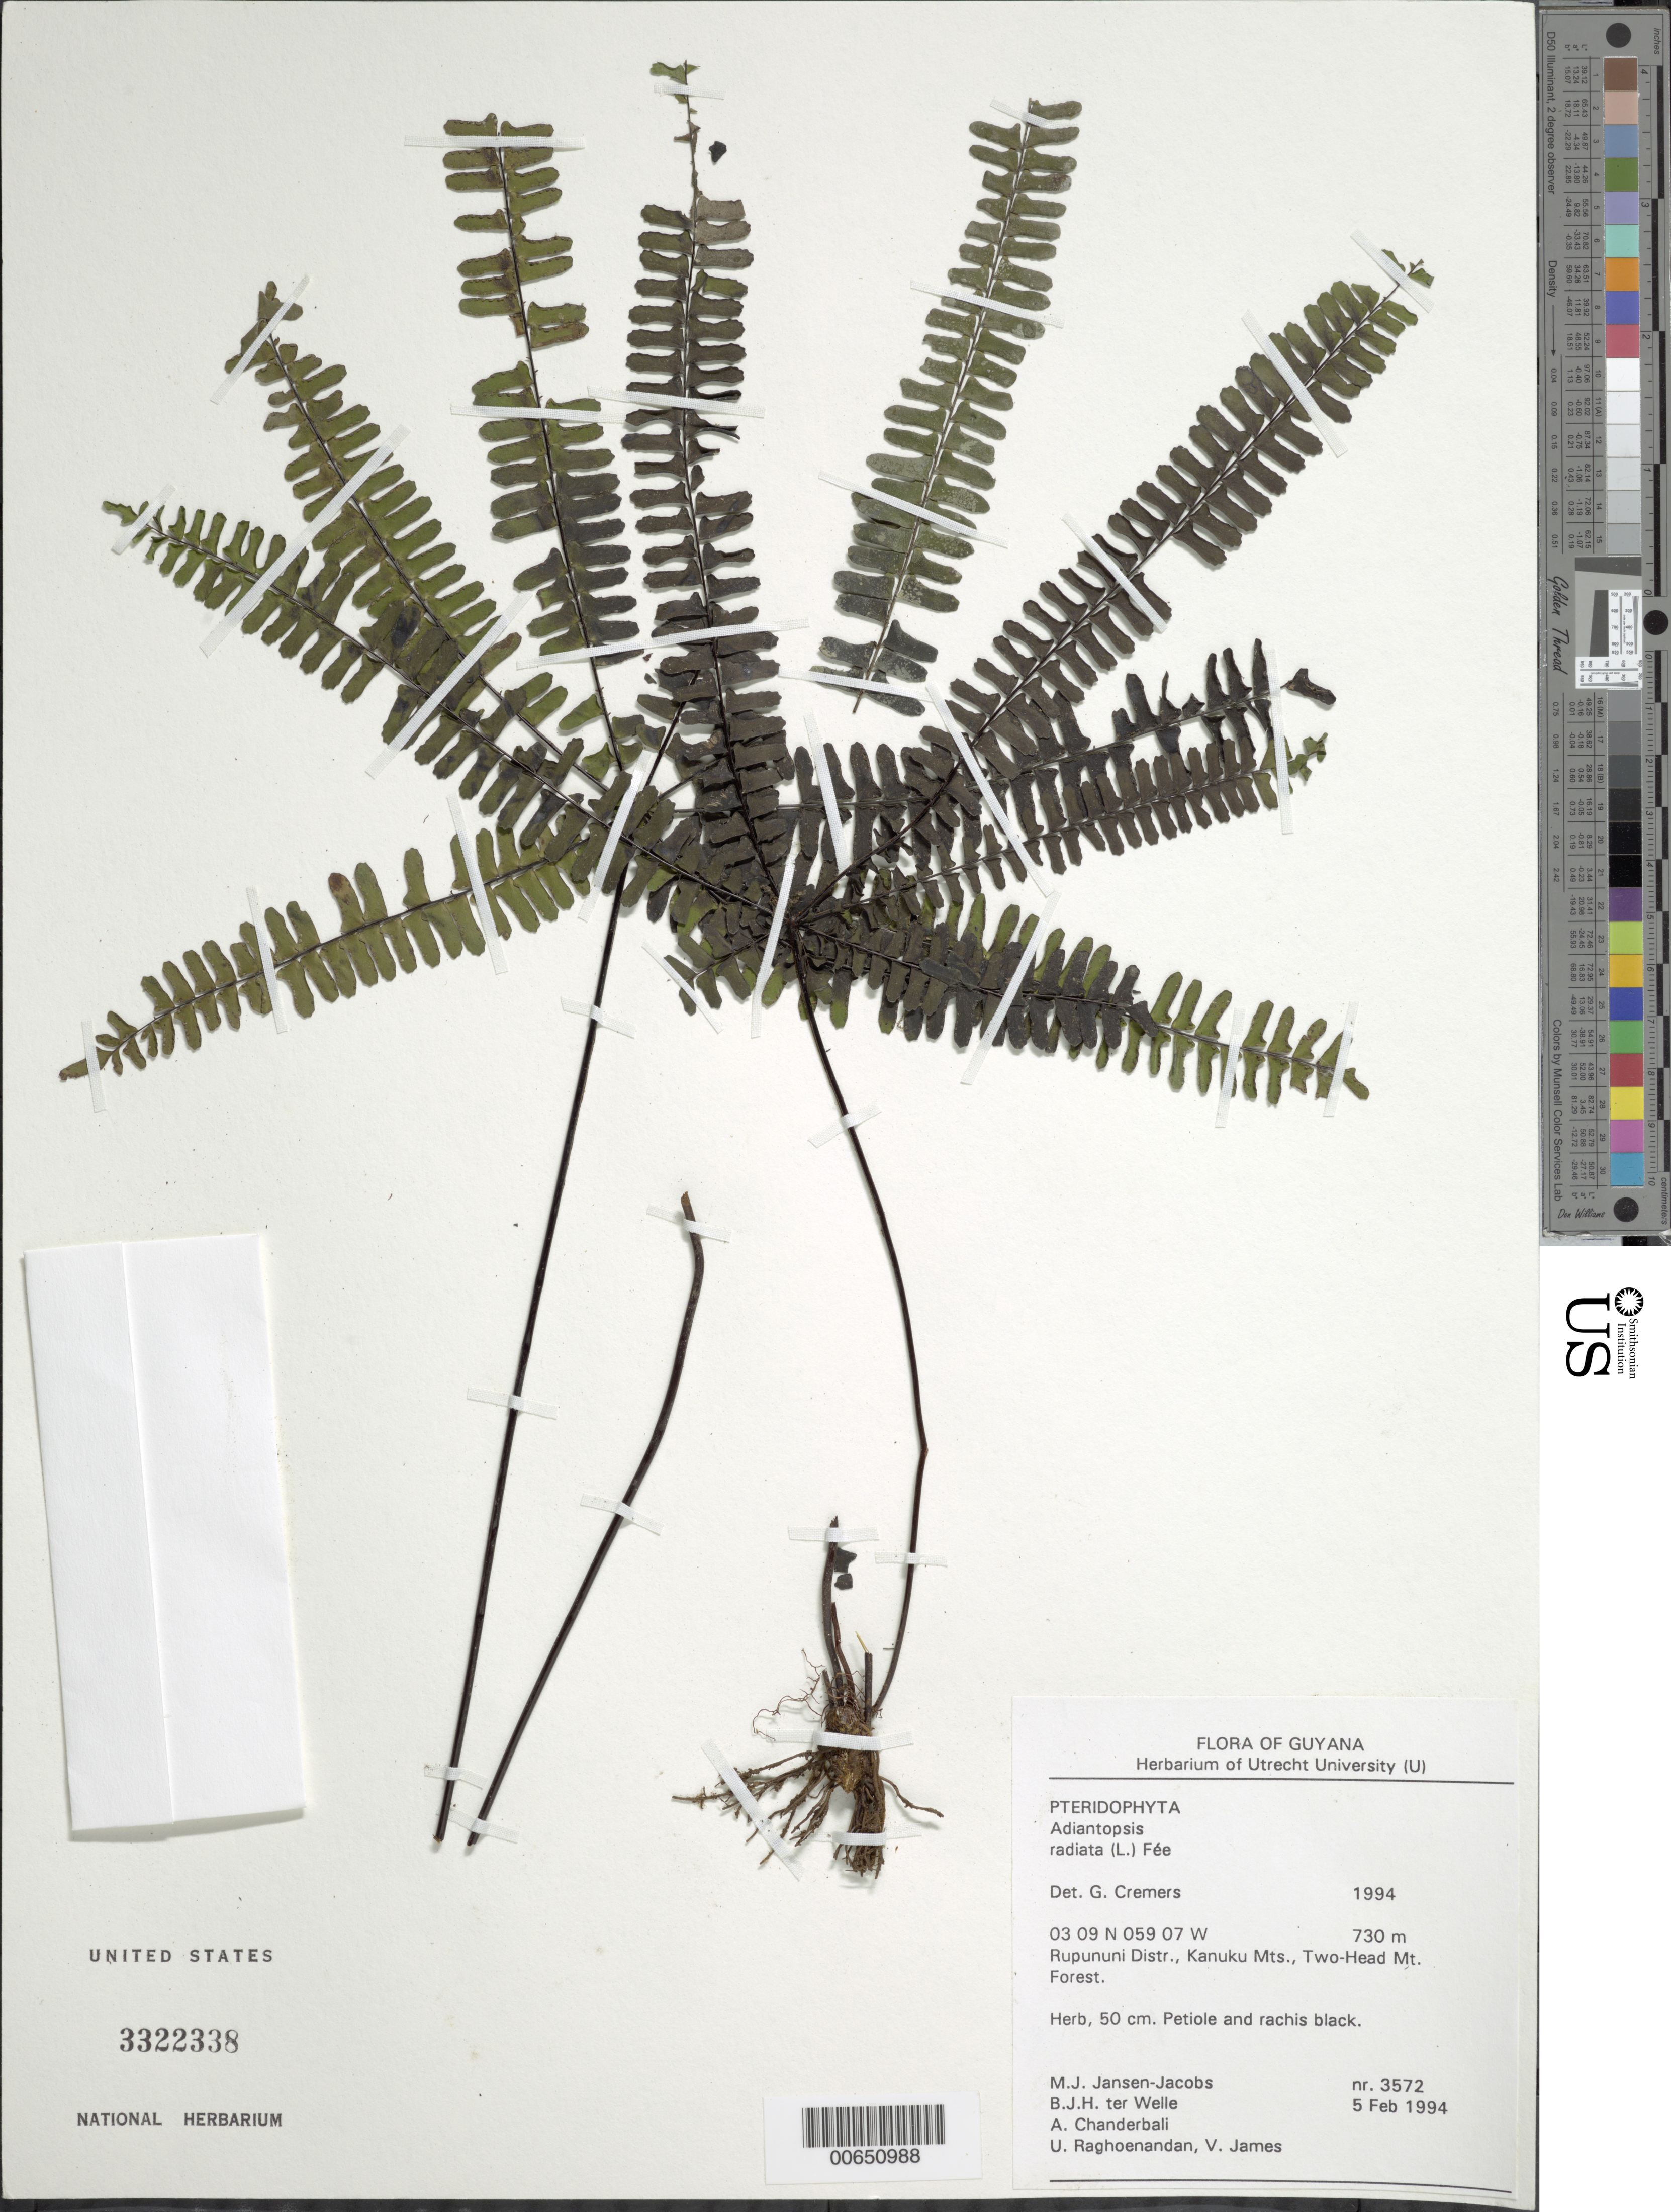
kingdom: Plantae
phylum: Tracheophyta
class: Polypodiopsida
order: Polypodiales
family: Pteridaceae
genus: Adiantopsis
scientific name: Adiantopsis radiata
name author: (L.) Fée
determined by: Cremers, Georges A.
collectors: M. J. Jansen-Jacobs, B. Welle, A. S. Chanderbali, U. Raghoenandan & V. James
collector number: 3572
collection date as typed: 5-Feb-94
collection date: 1994-02-05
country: Guyana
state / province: U. Takutu-U. Essequibo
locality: Two-Head Mt., Kanuku Mts.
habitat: Forest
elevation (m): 730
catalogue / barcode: US 3322338